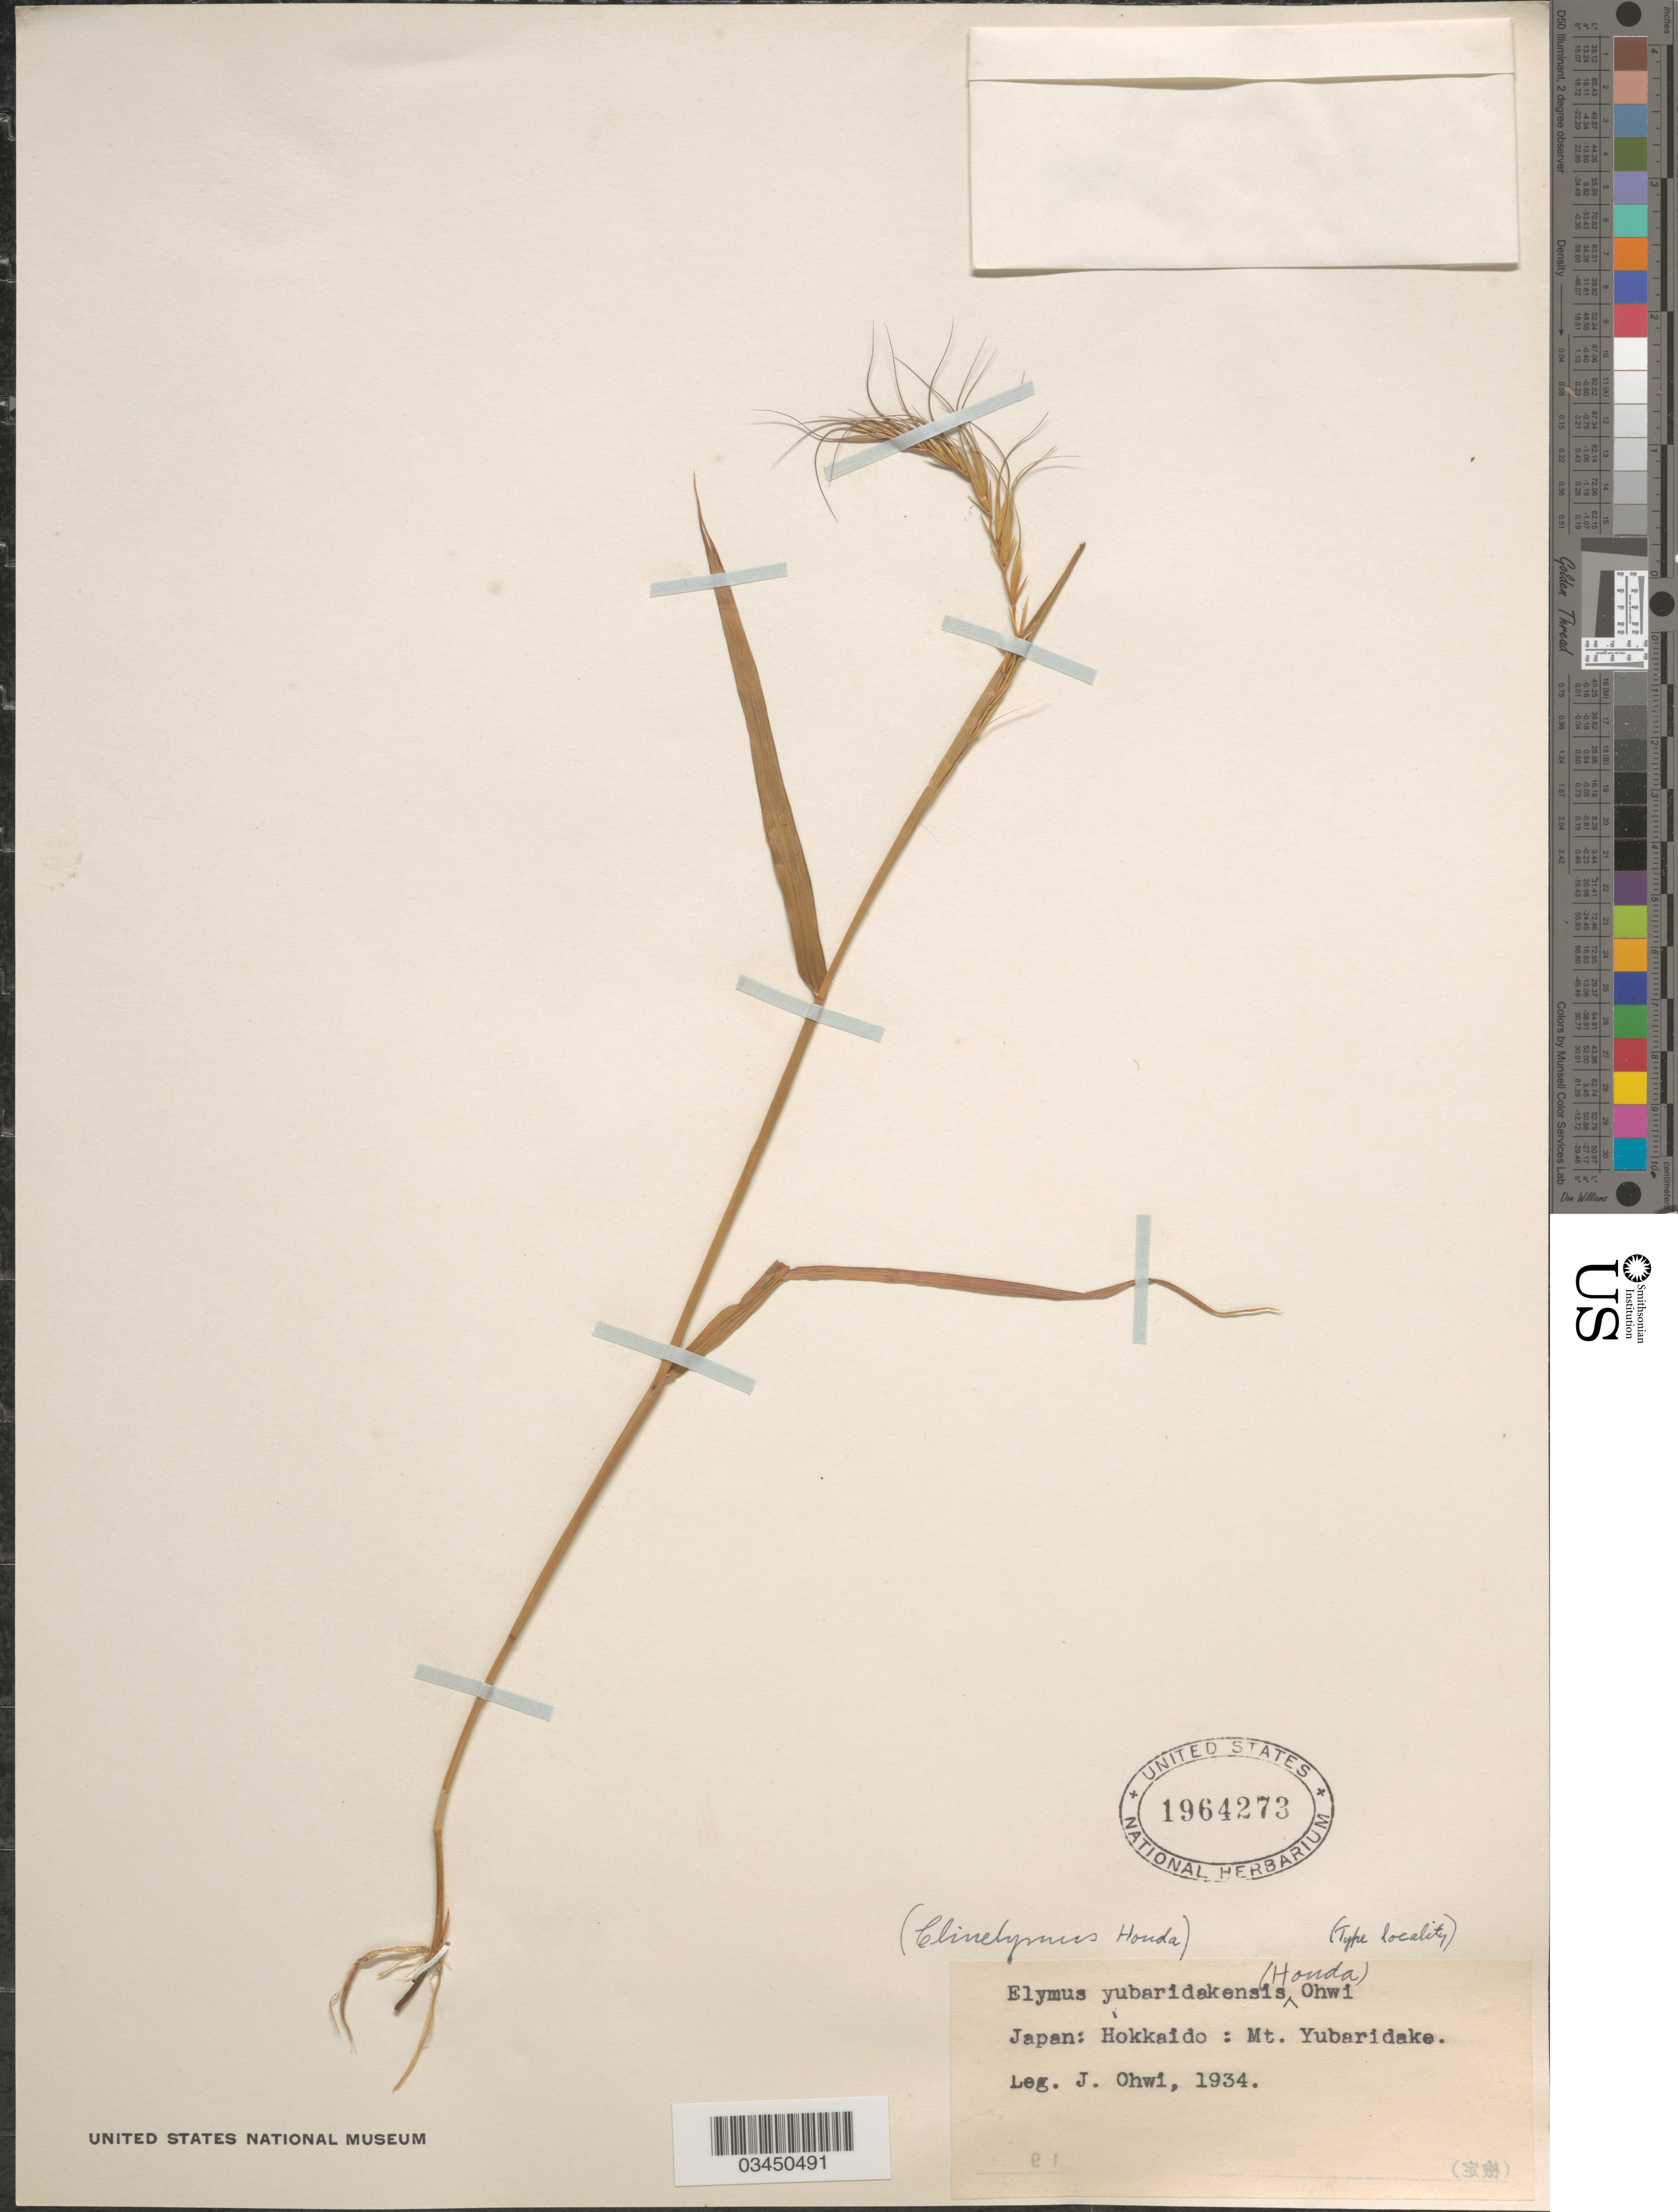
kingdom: Plantae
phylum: Tracheophyta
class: Liliopsida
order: Poales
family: Poaceae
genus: Elymus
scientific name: Elymus sibiricus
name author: L.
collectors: J. Ohwi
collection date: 1934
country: Japan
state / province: Hokkaidō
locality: Hokkaido: Mt. Yubaridake.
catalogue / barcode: US 1964273